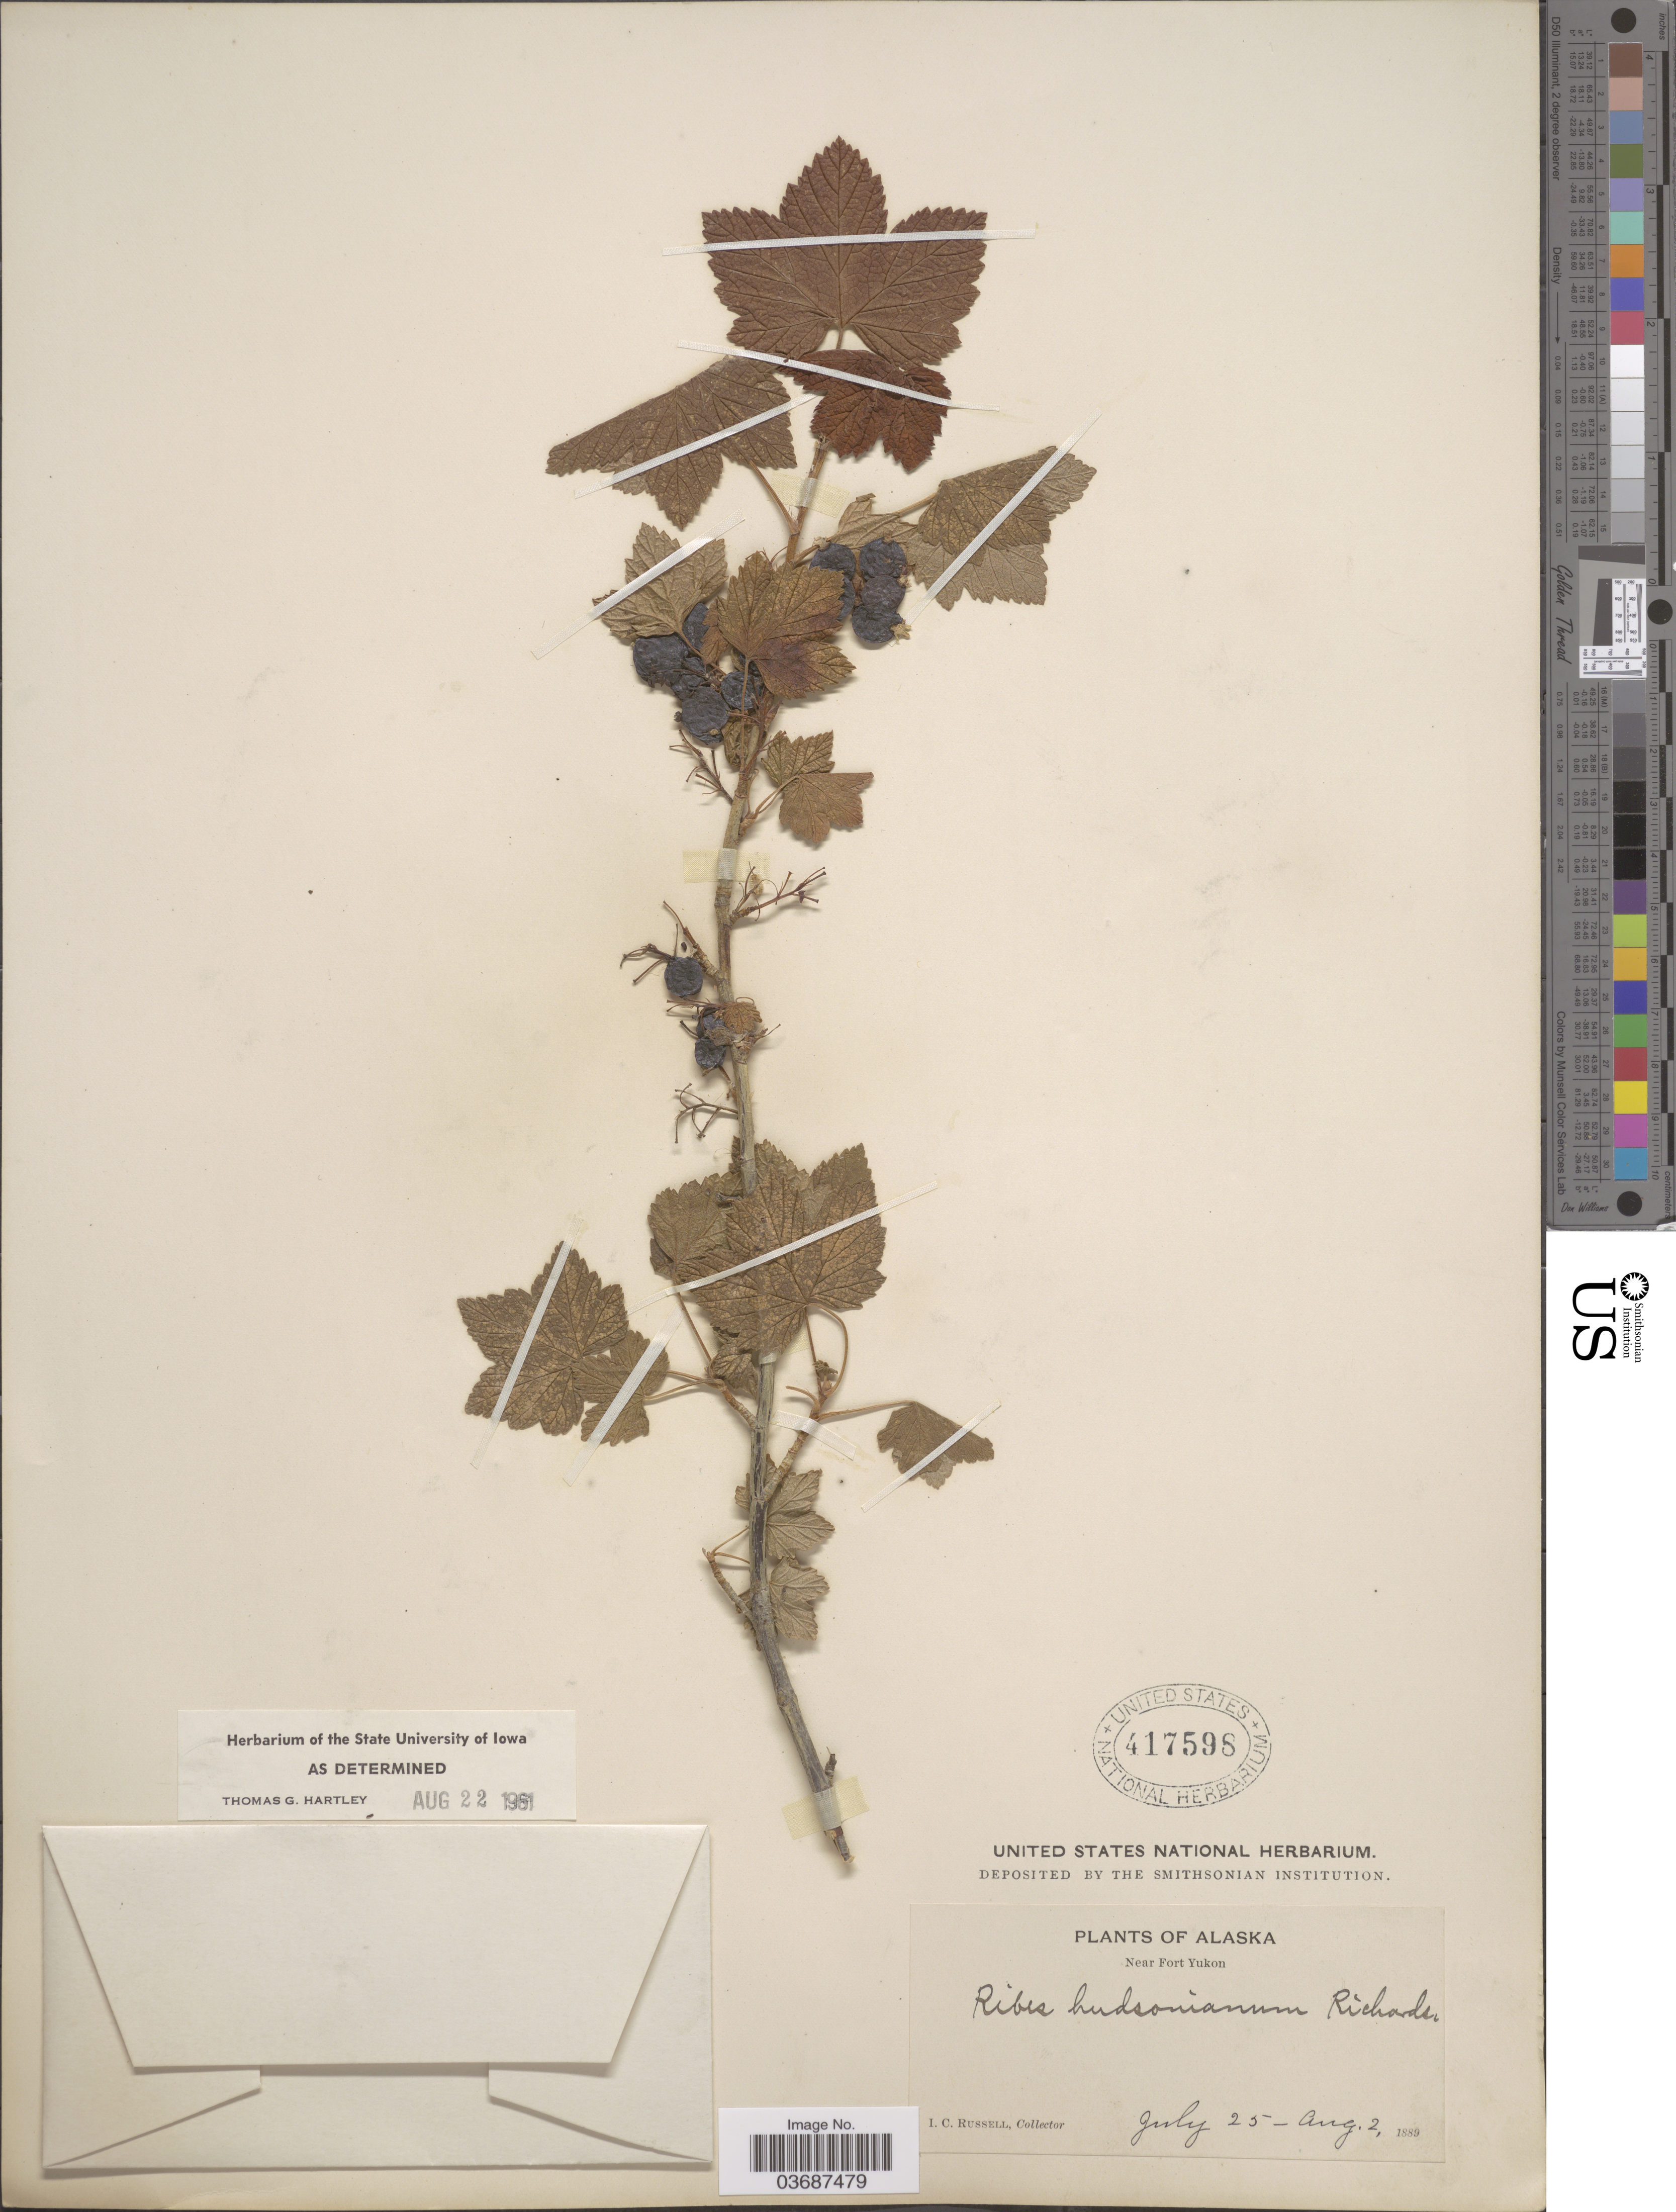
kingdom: Plantae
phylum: Tracheophyta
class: Magnoliopsida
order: Saxifragales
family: Grossulariaceae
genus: Ribes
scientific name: Ribes hudsonianum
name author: Richardson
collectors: I. C. Russell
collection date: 1889-07-25/1889-08-02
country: United States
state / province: Alaska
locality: Near Fort Yukon.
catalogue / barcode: US 417598